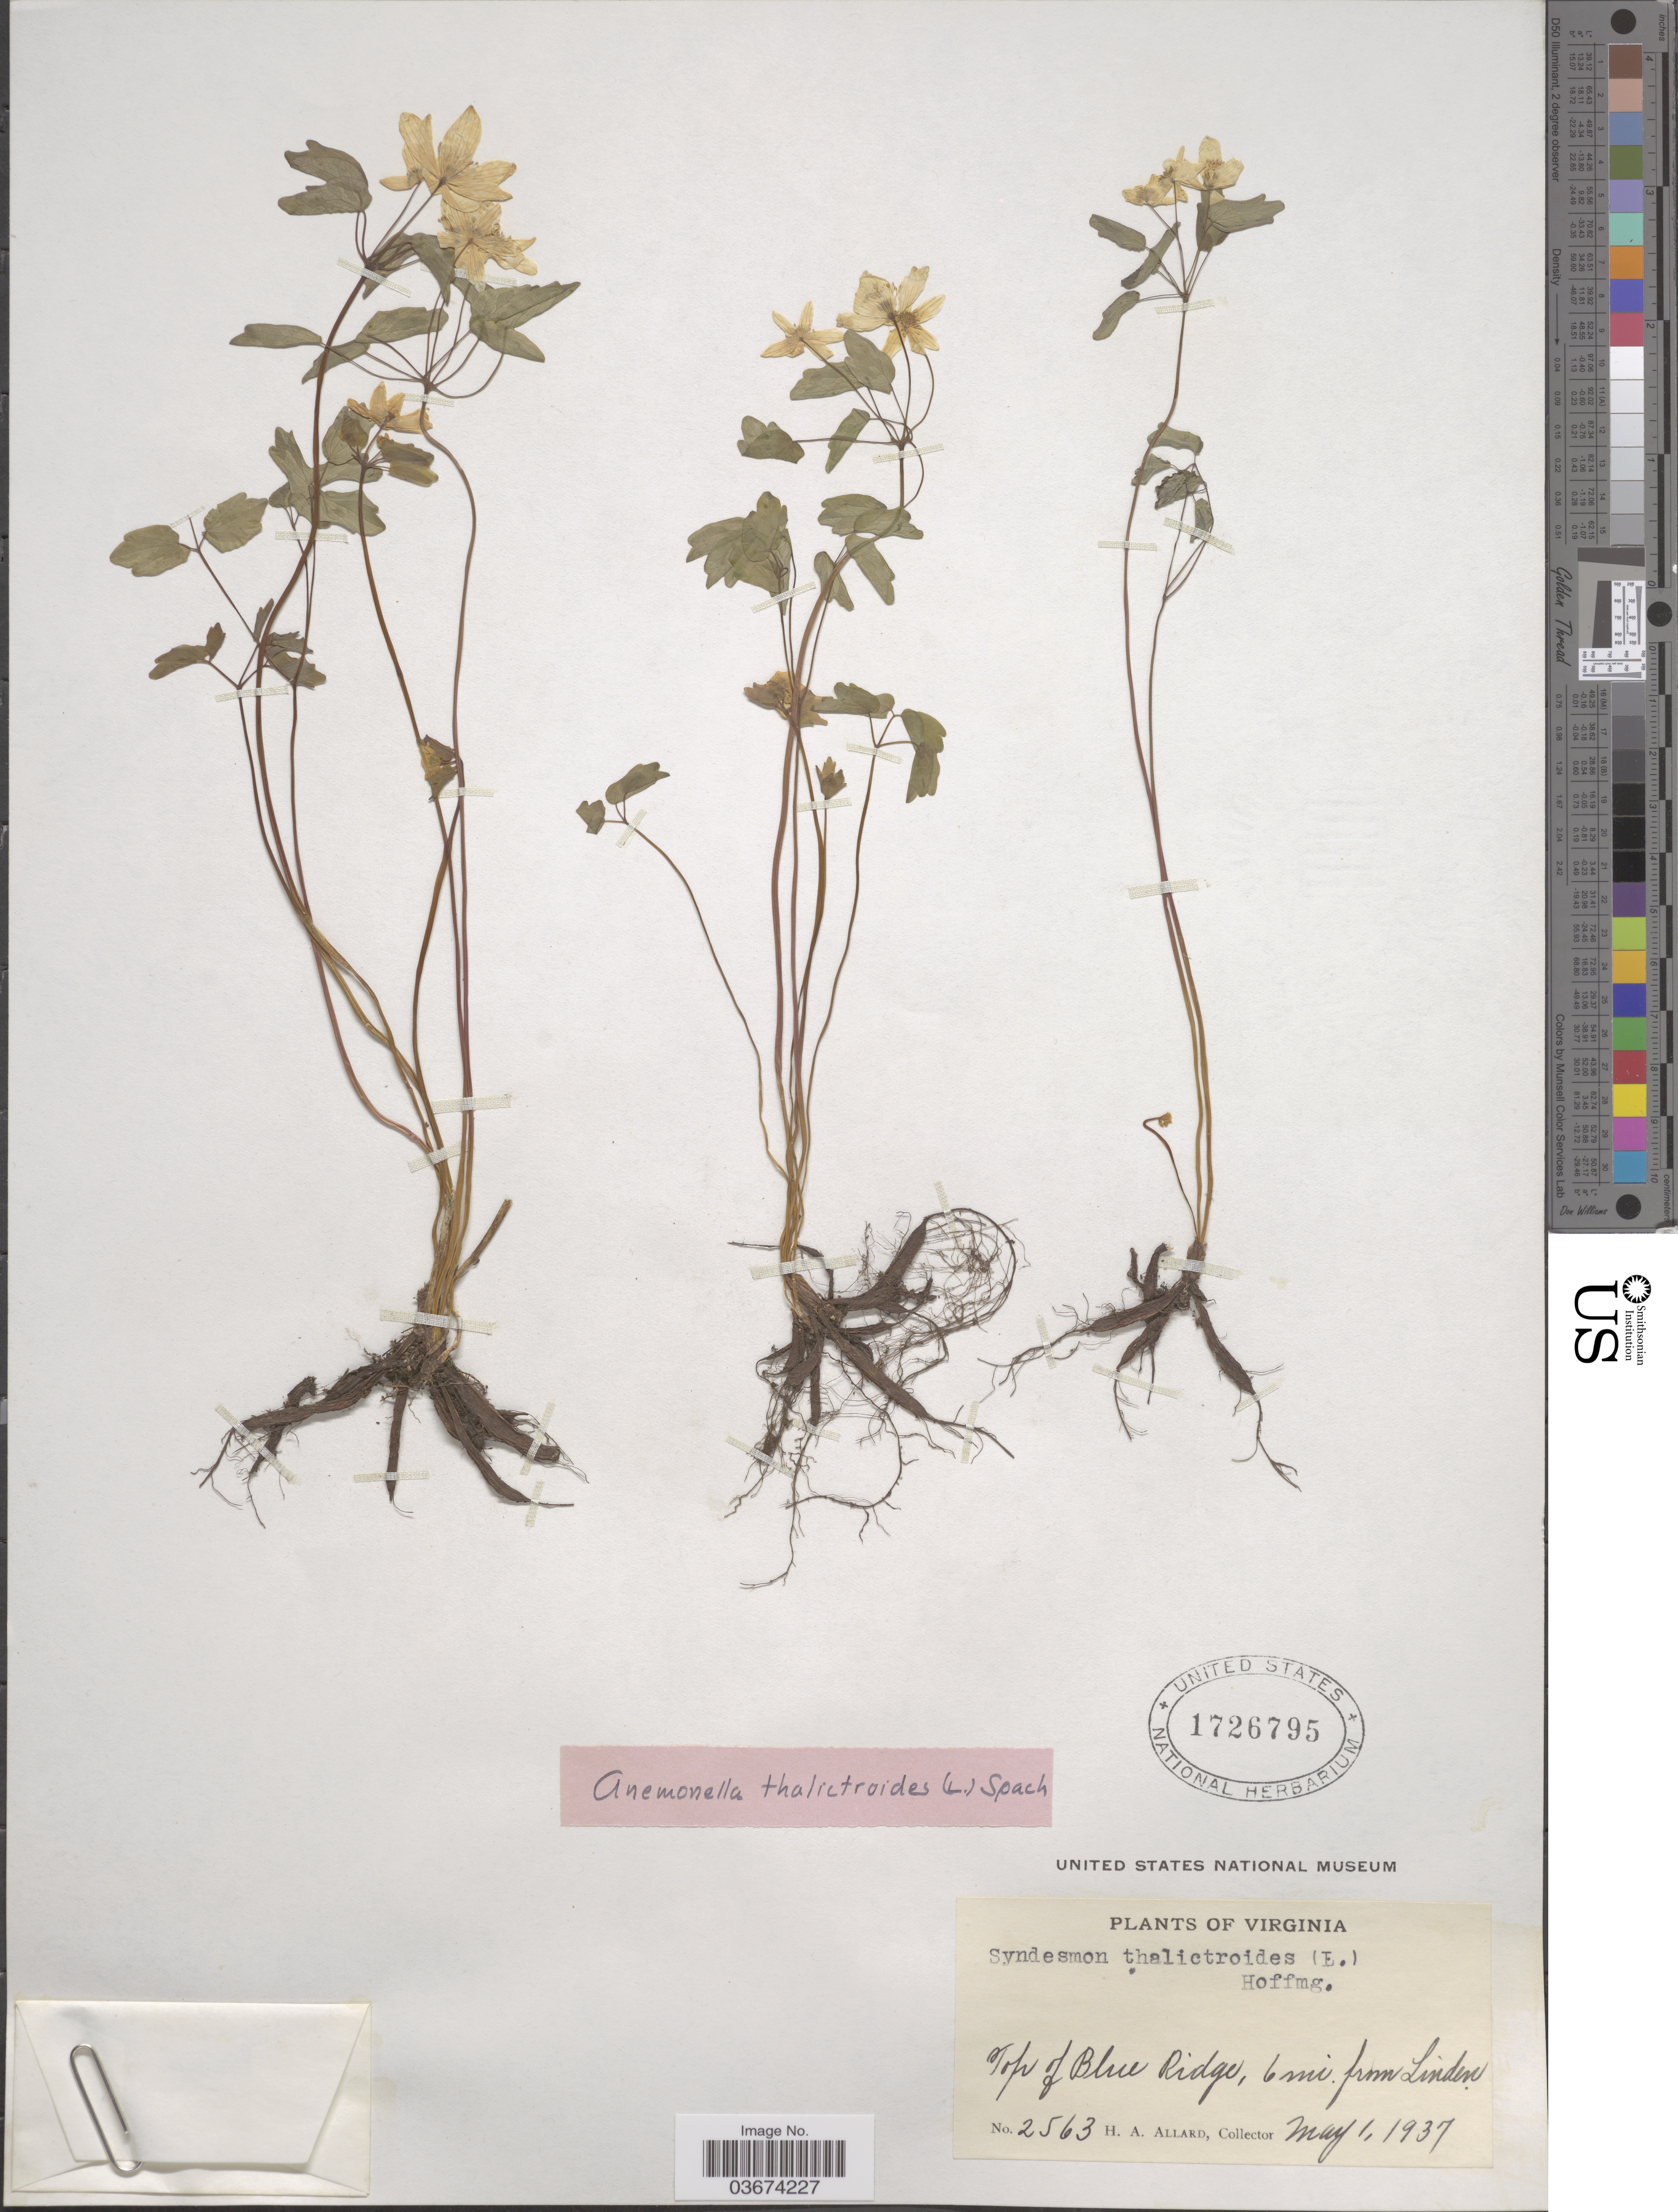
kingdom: Plantae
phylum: Tracheophyta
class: Magnoliopsida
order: Ranunculales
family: Ranunculaceae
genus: Thalictrum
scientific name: Thalictrum thalictroides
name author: (L.) A.J. Eames & B. Boivin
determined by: Strong, M. T., (US), Smithsonian Institution - National Museum of Natural History (UNITED STATES)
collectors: H. A. Allard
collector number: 2563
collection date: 1937-05-01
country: United States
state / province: Virginia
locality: Top of Blue Ridge, 6 mi. from Linden.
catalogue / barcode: US 1726795